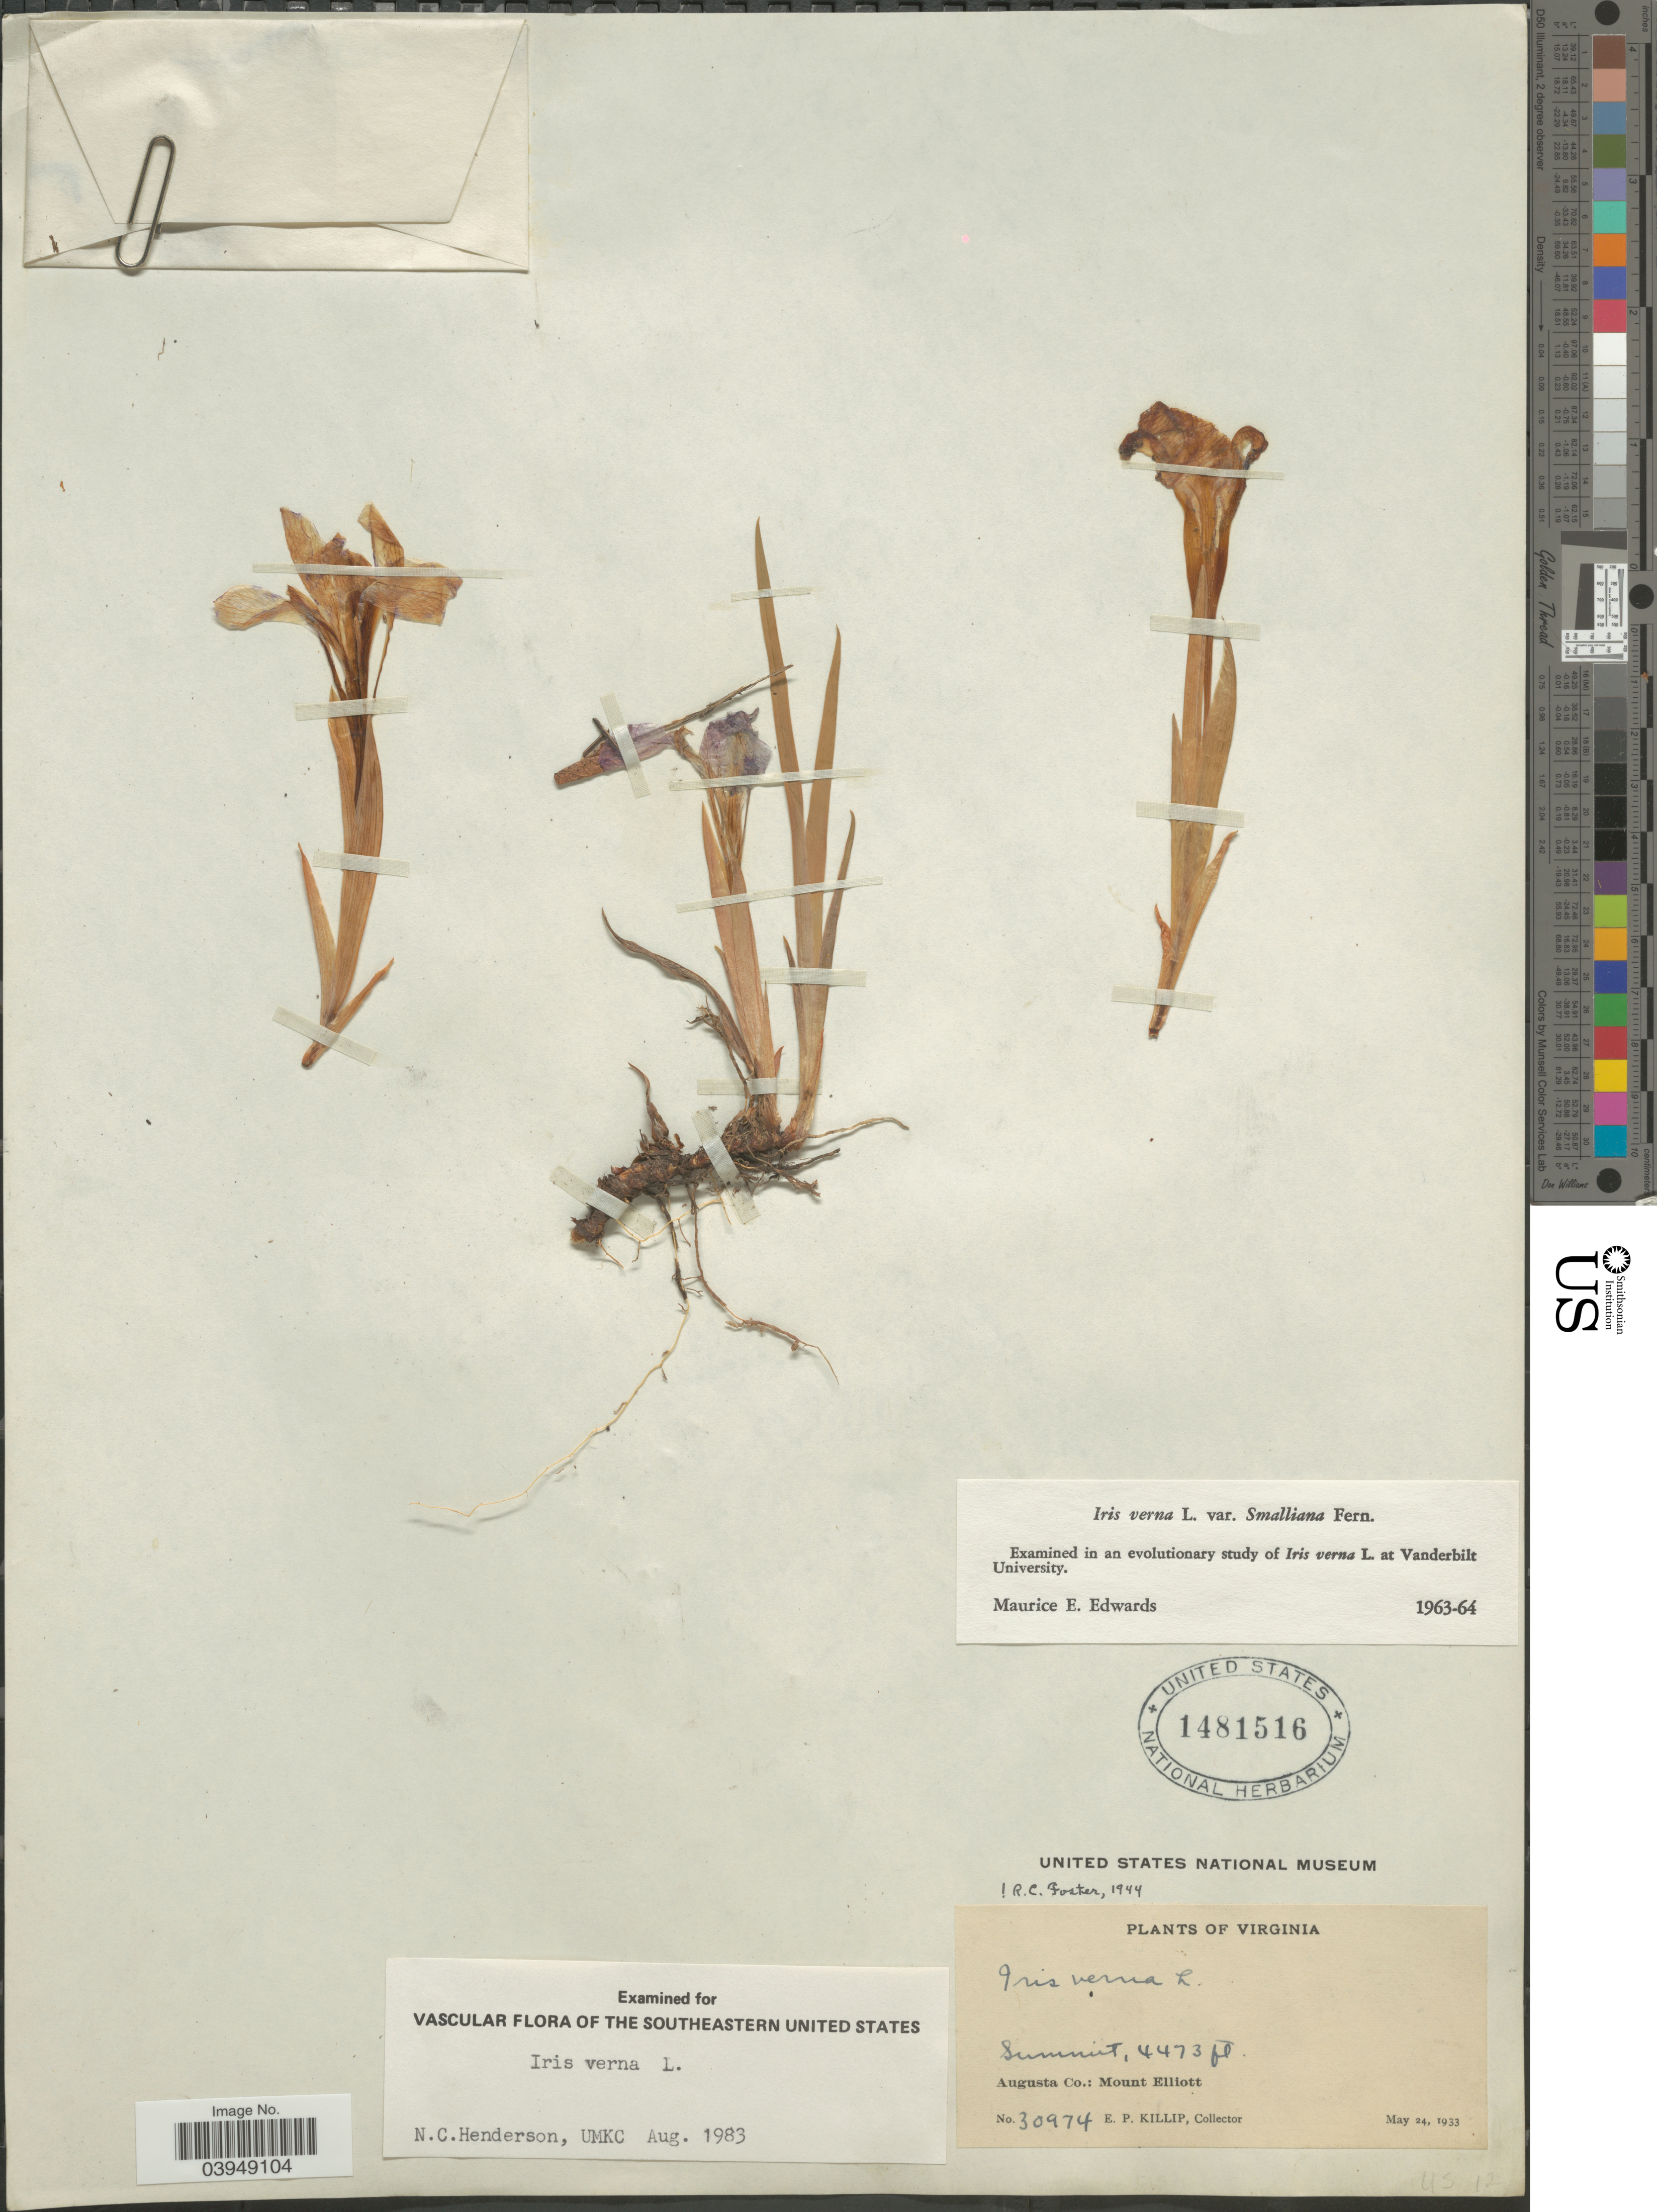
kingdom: Plantae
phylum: Tracheophyta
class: Liliopsida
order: Asparagales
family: Iridaceae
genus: Iris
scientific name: Iris verna var. smalliana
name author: Fernald ex M.E. Edwards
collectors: E. P. Killip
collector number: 30974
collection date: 1933-05-24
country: United States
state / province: Virginia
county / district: Augusta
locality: Summit. Augusta Co.: Mount Elliott.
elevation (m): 1363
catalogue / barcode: US 1481516